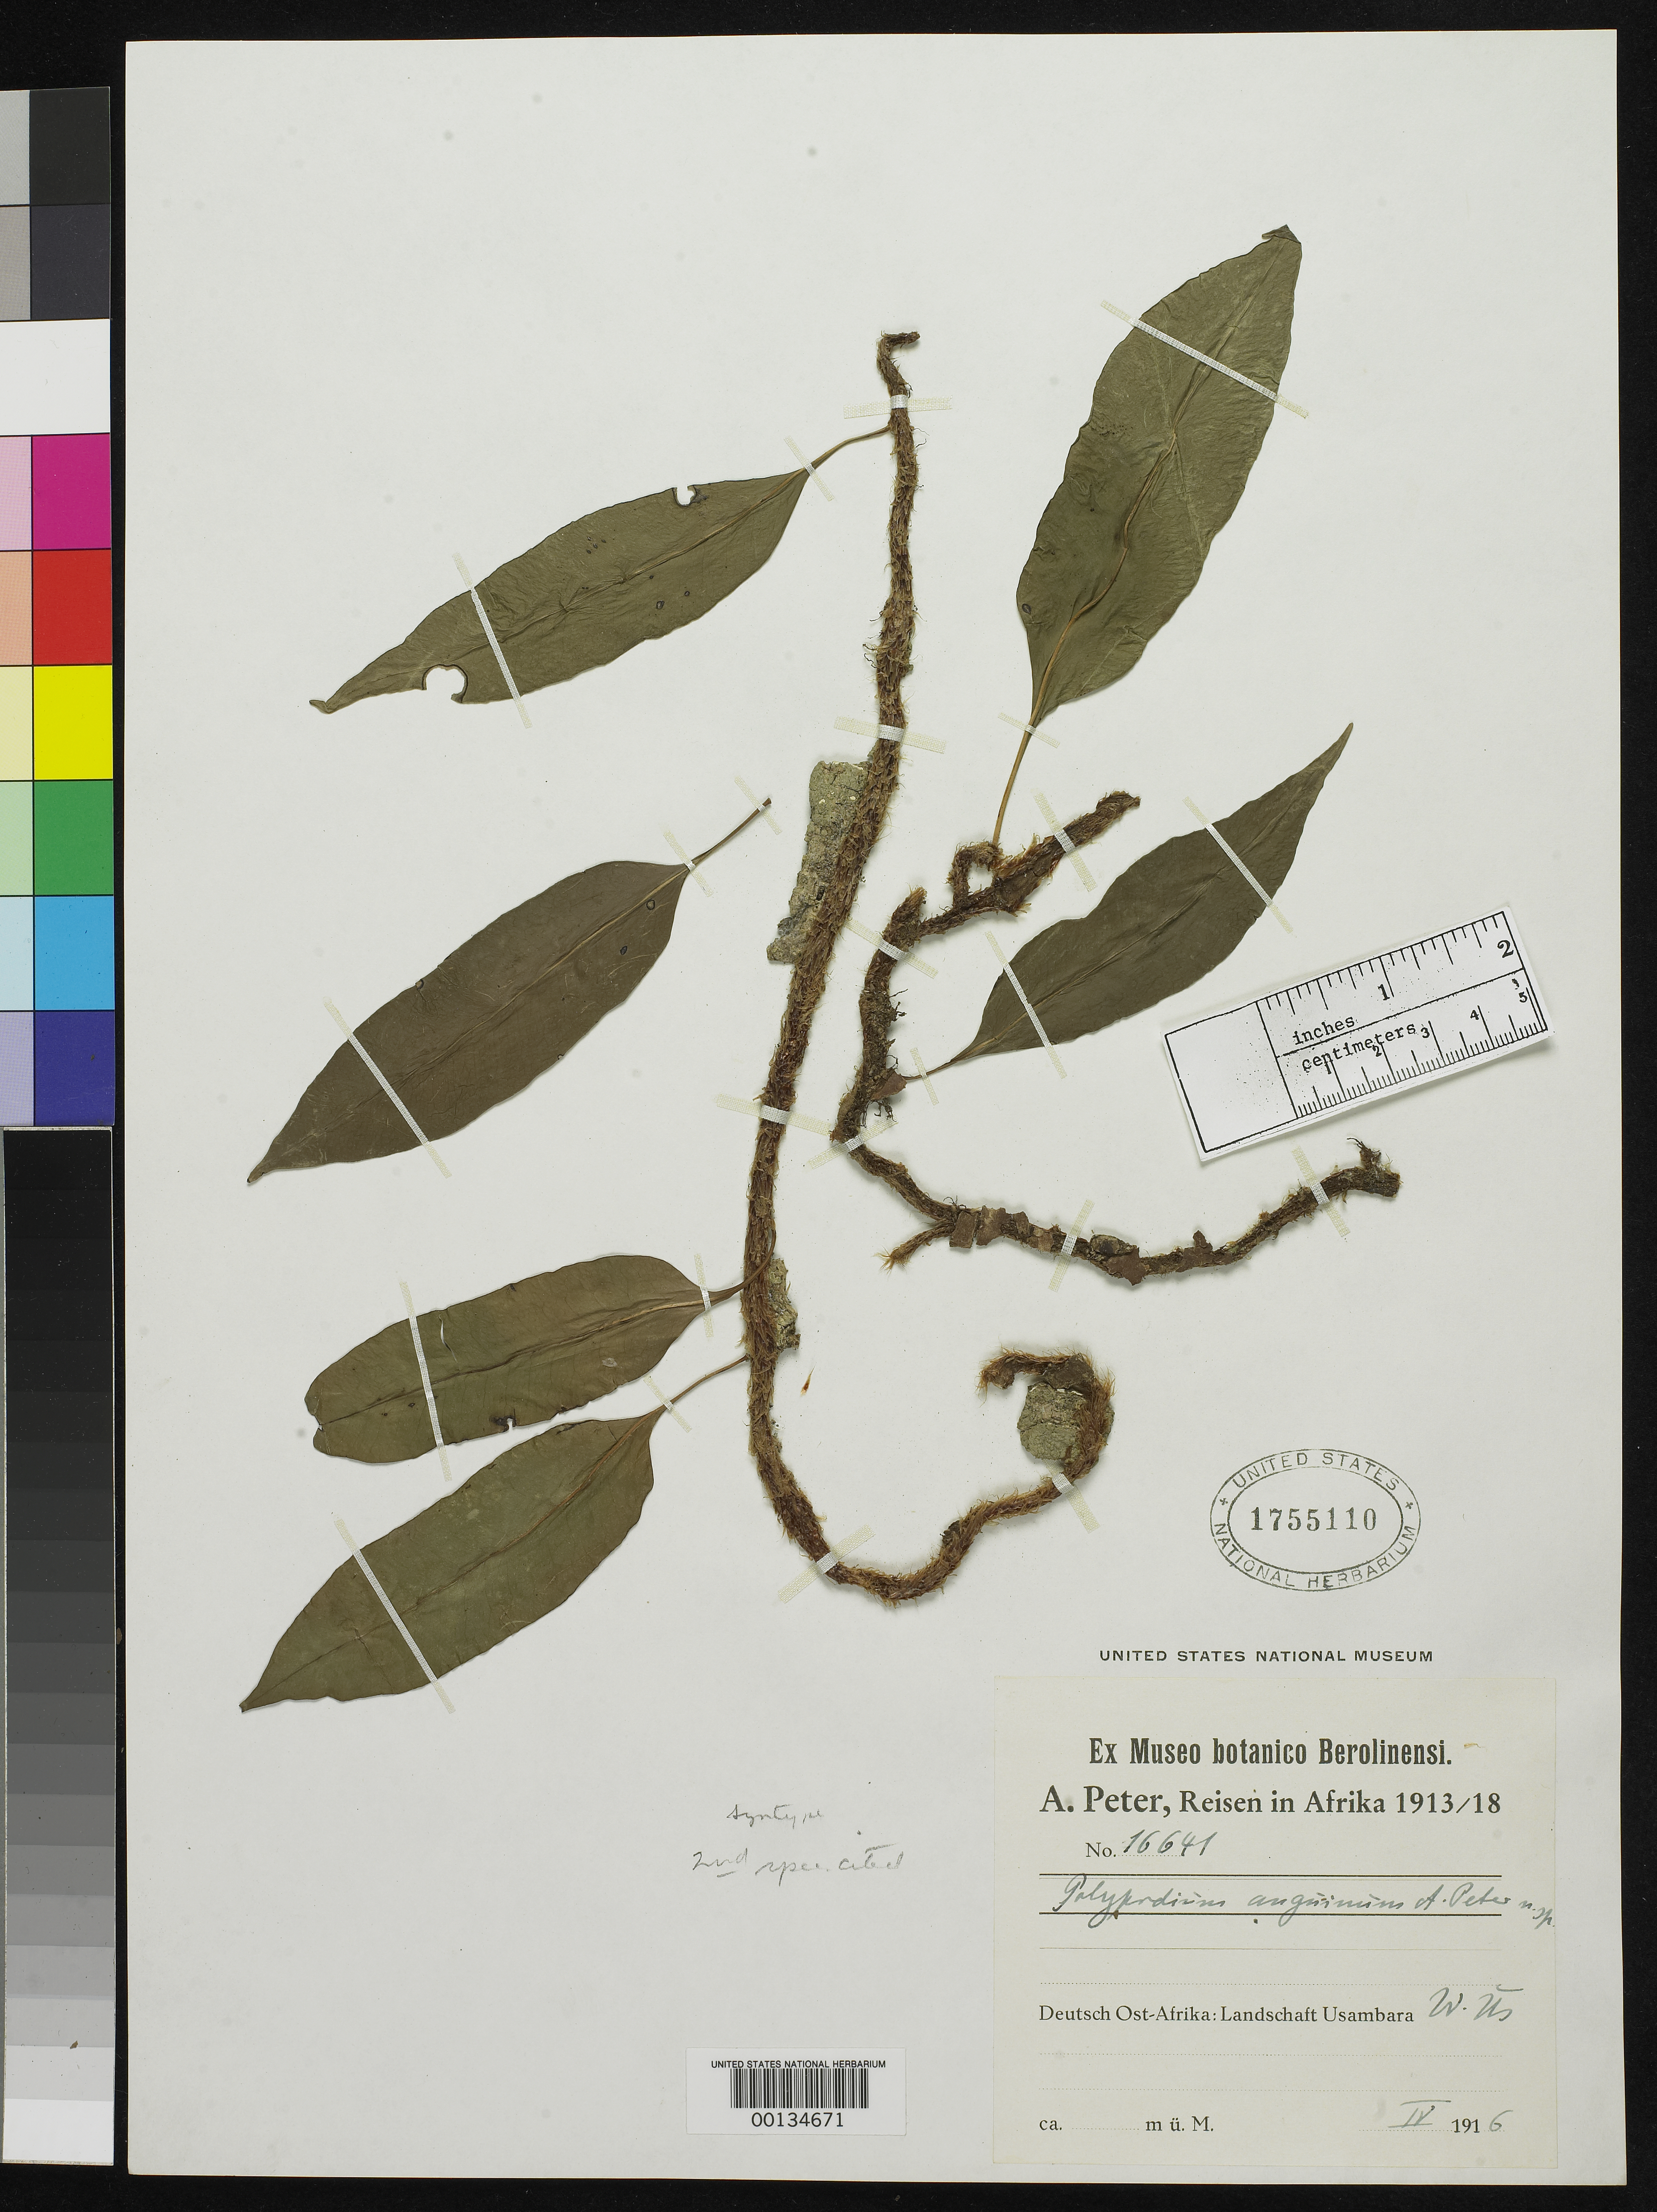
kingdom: Plantae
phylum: Tracheophyta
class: Polypodiopsida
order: Polypodiales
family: Polypodiaceae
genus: Polypodium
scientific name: Polypodium anguinum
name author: Peter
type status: Syntype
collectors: G. A. Peter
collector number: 16641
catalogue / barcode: US 1755110